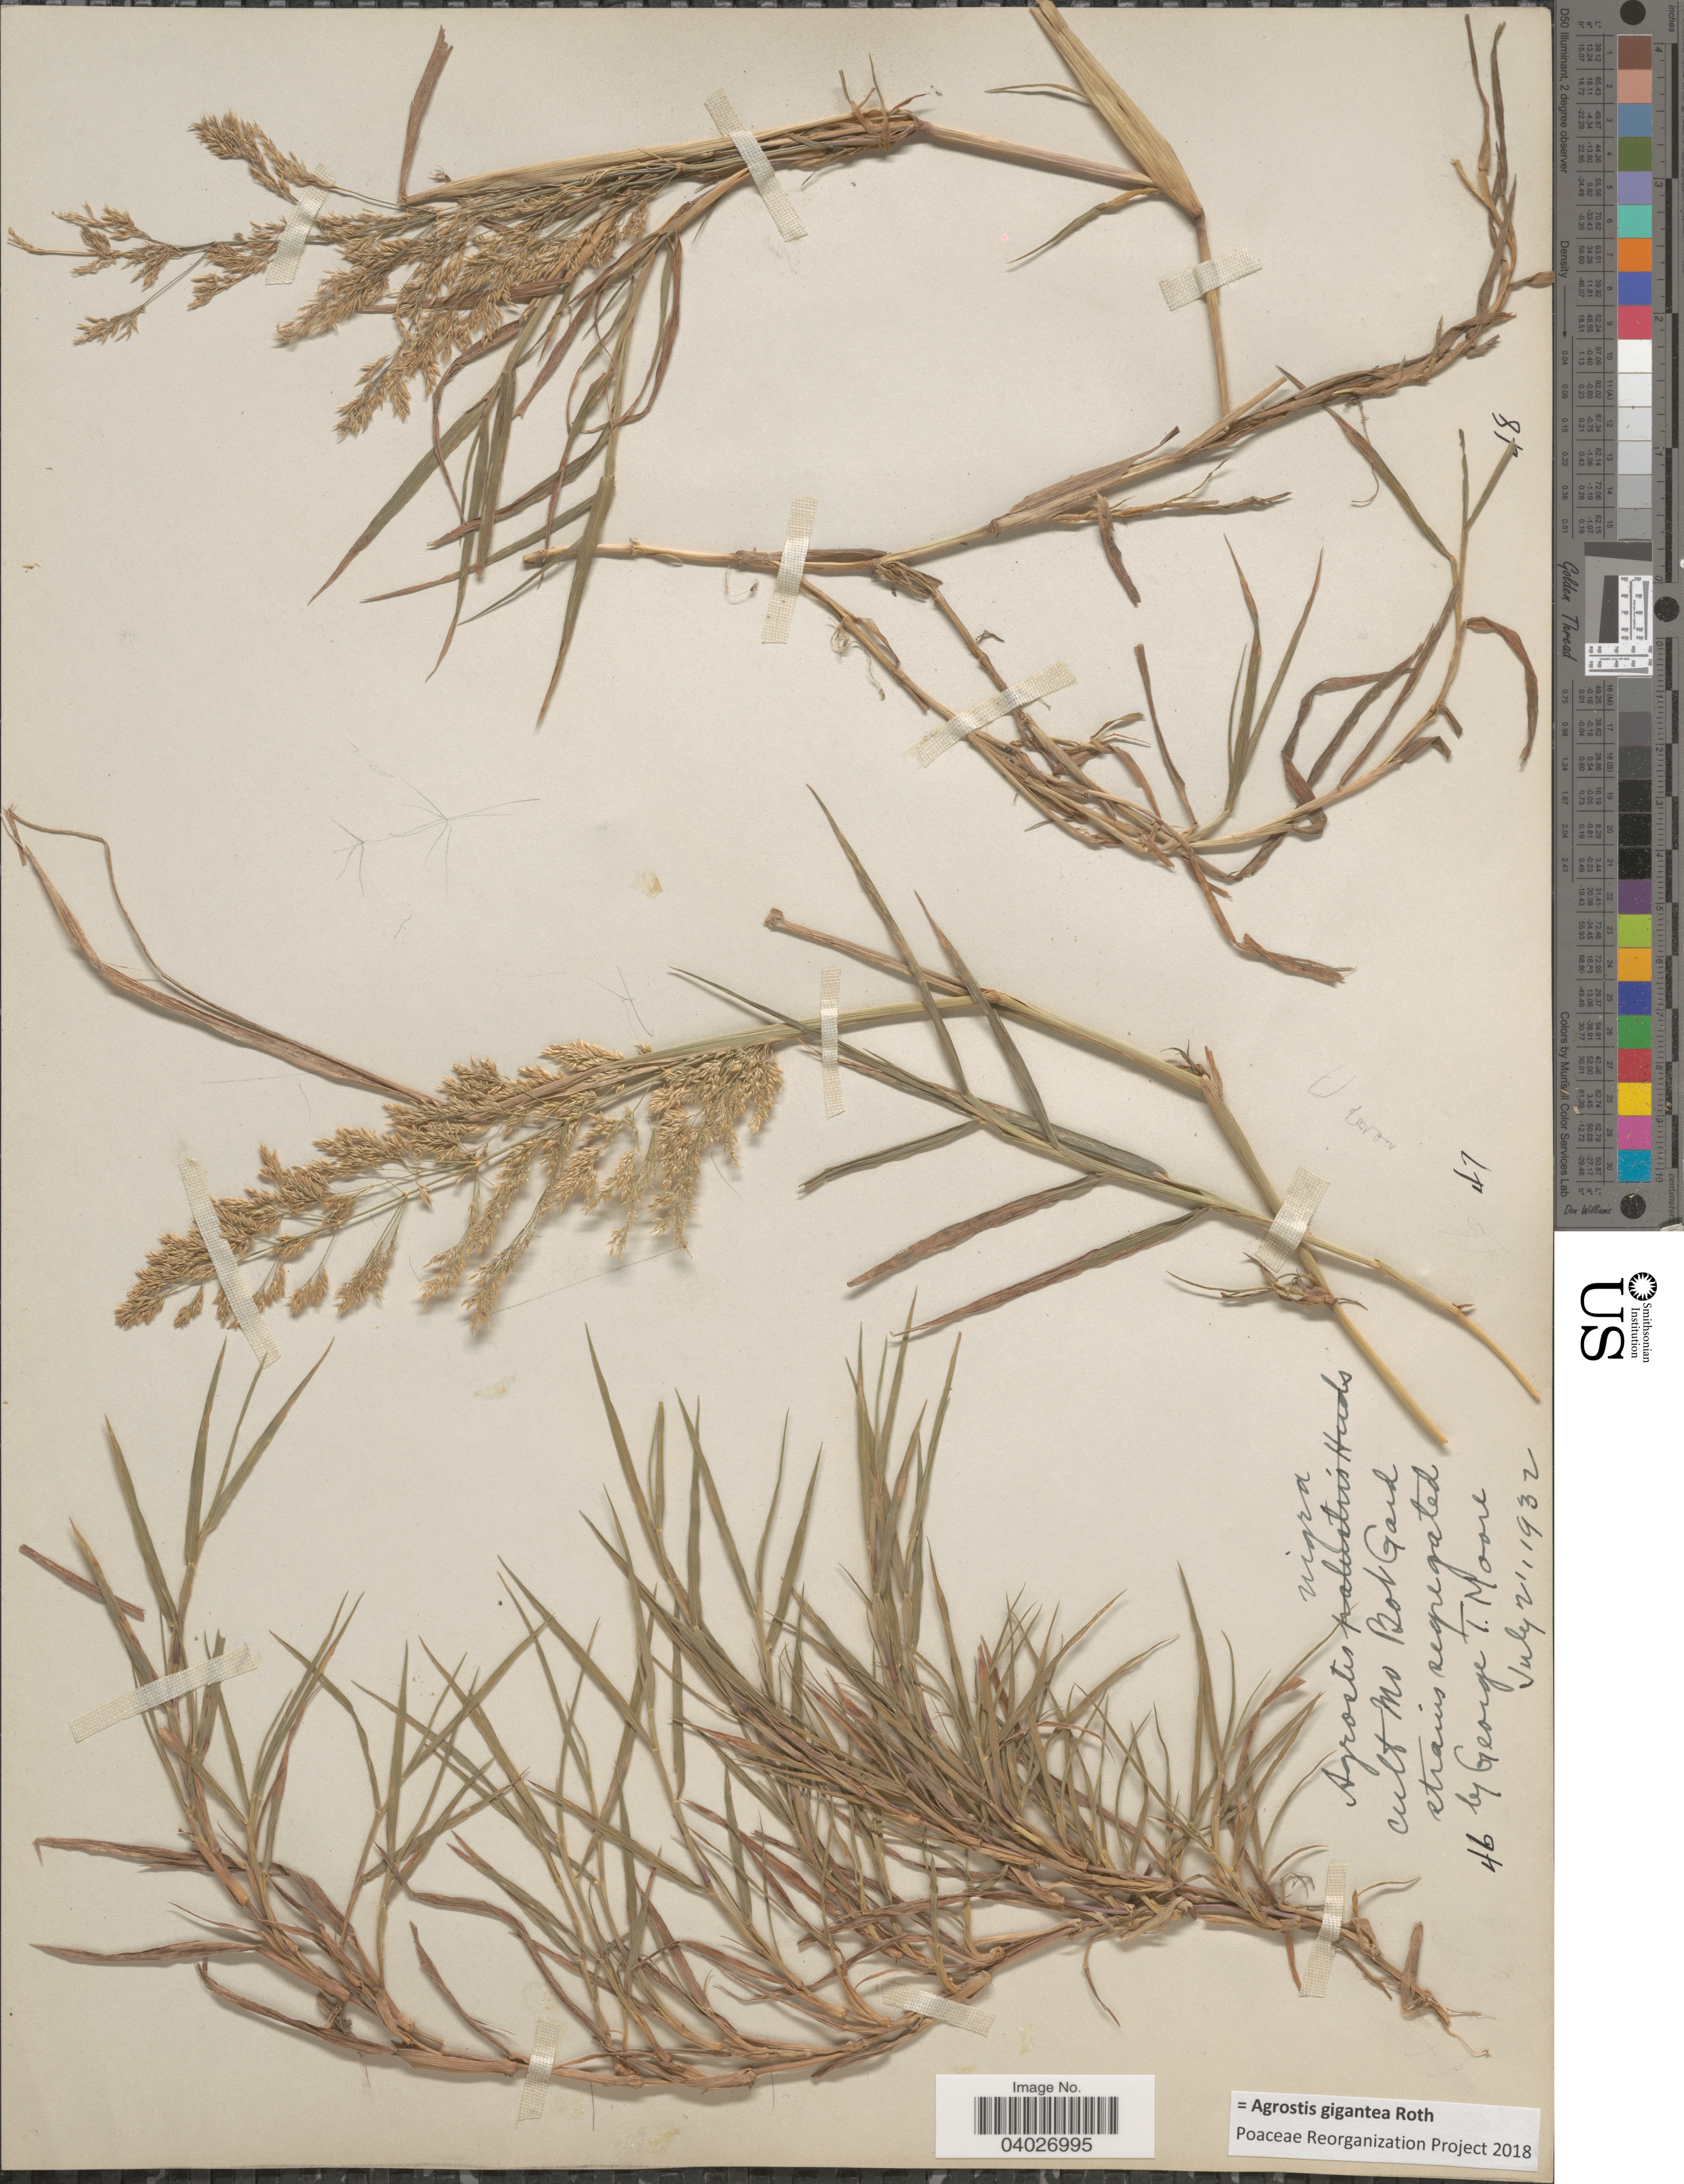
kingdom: Plantae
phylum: Tracheophyta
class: Liliopsida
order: Poales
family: Poaceae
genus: Agrostis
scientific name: Agrostis gigantea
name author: Roth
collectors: G. T. Moore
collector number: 46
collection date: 1932-07-21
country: United States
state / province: Missouri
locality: Mo Bot Gard.